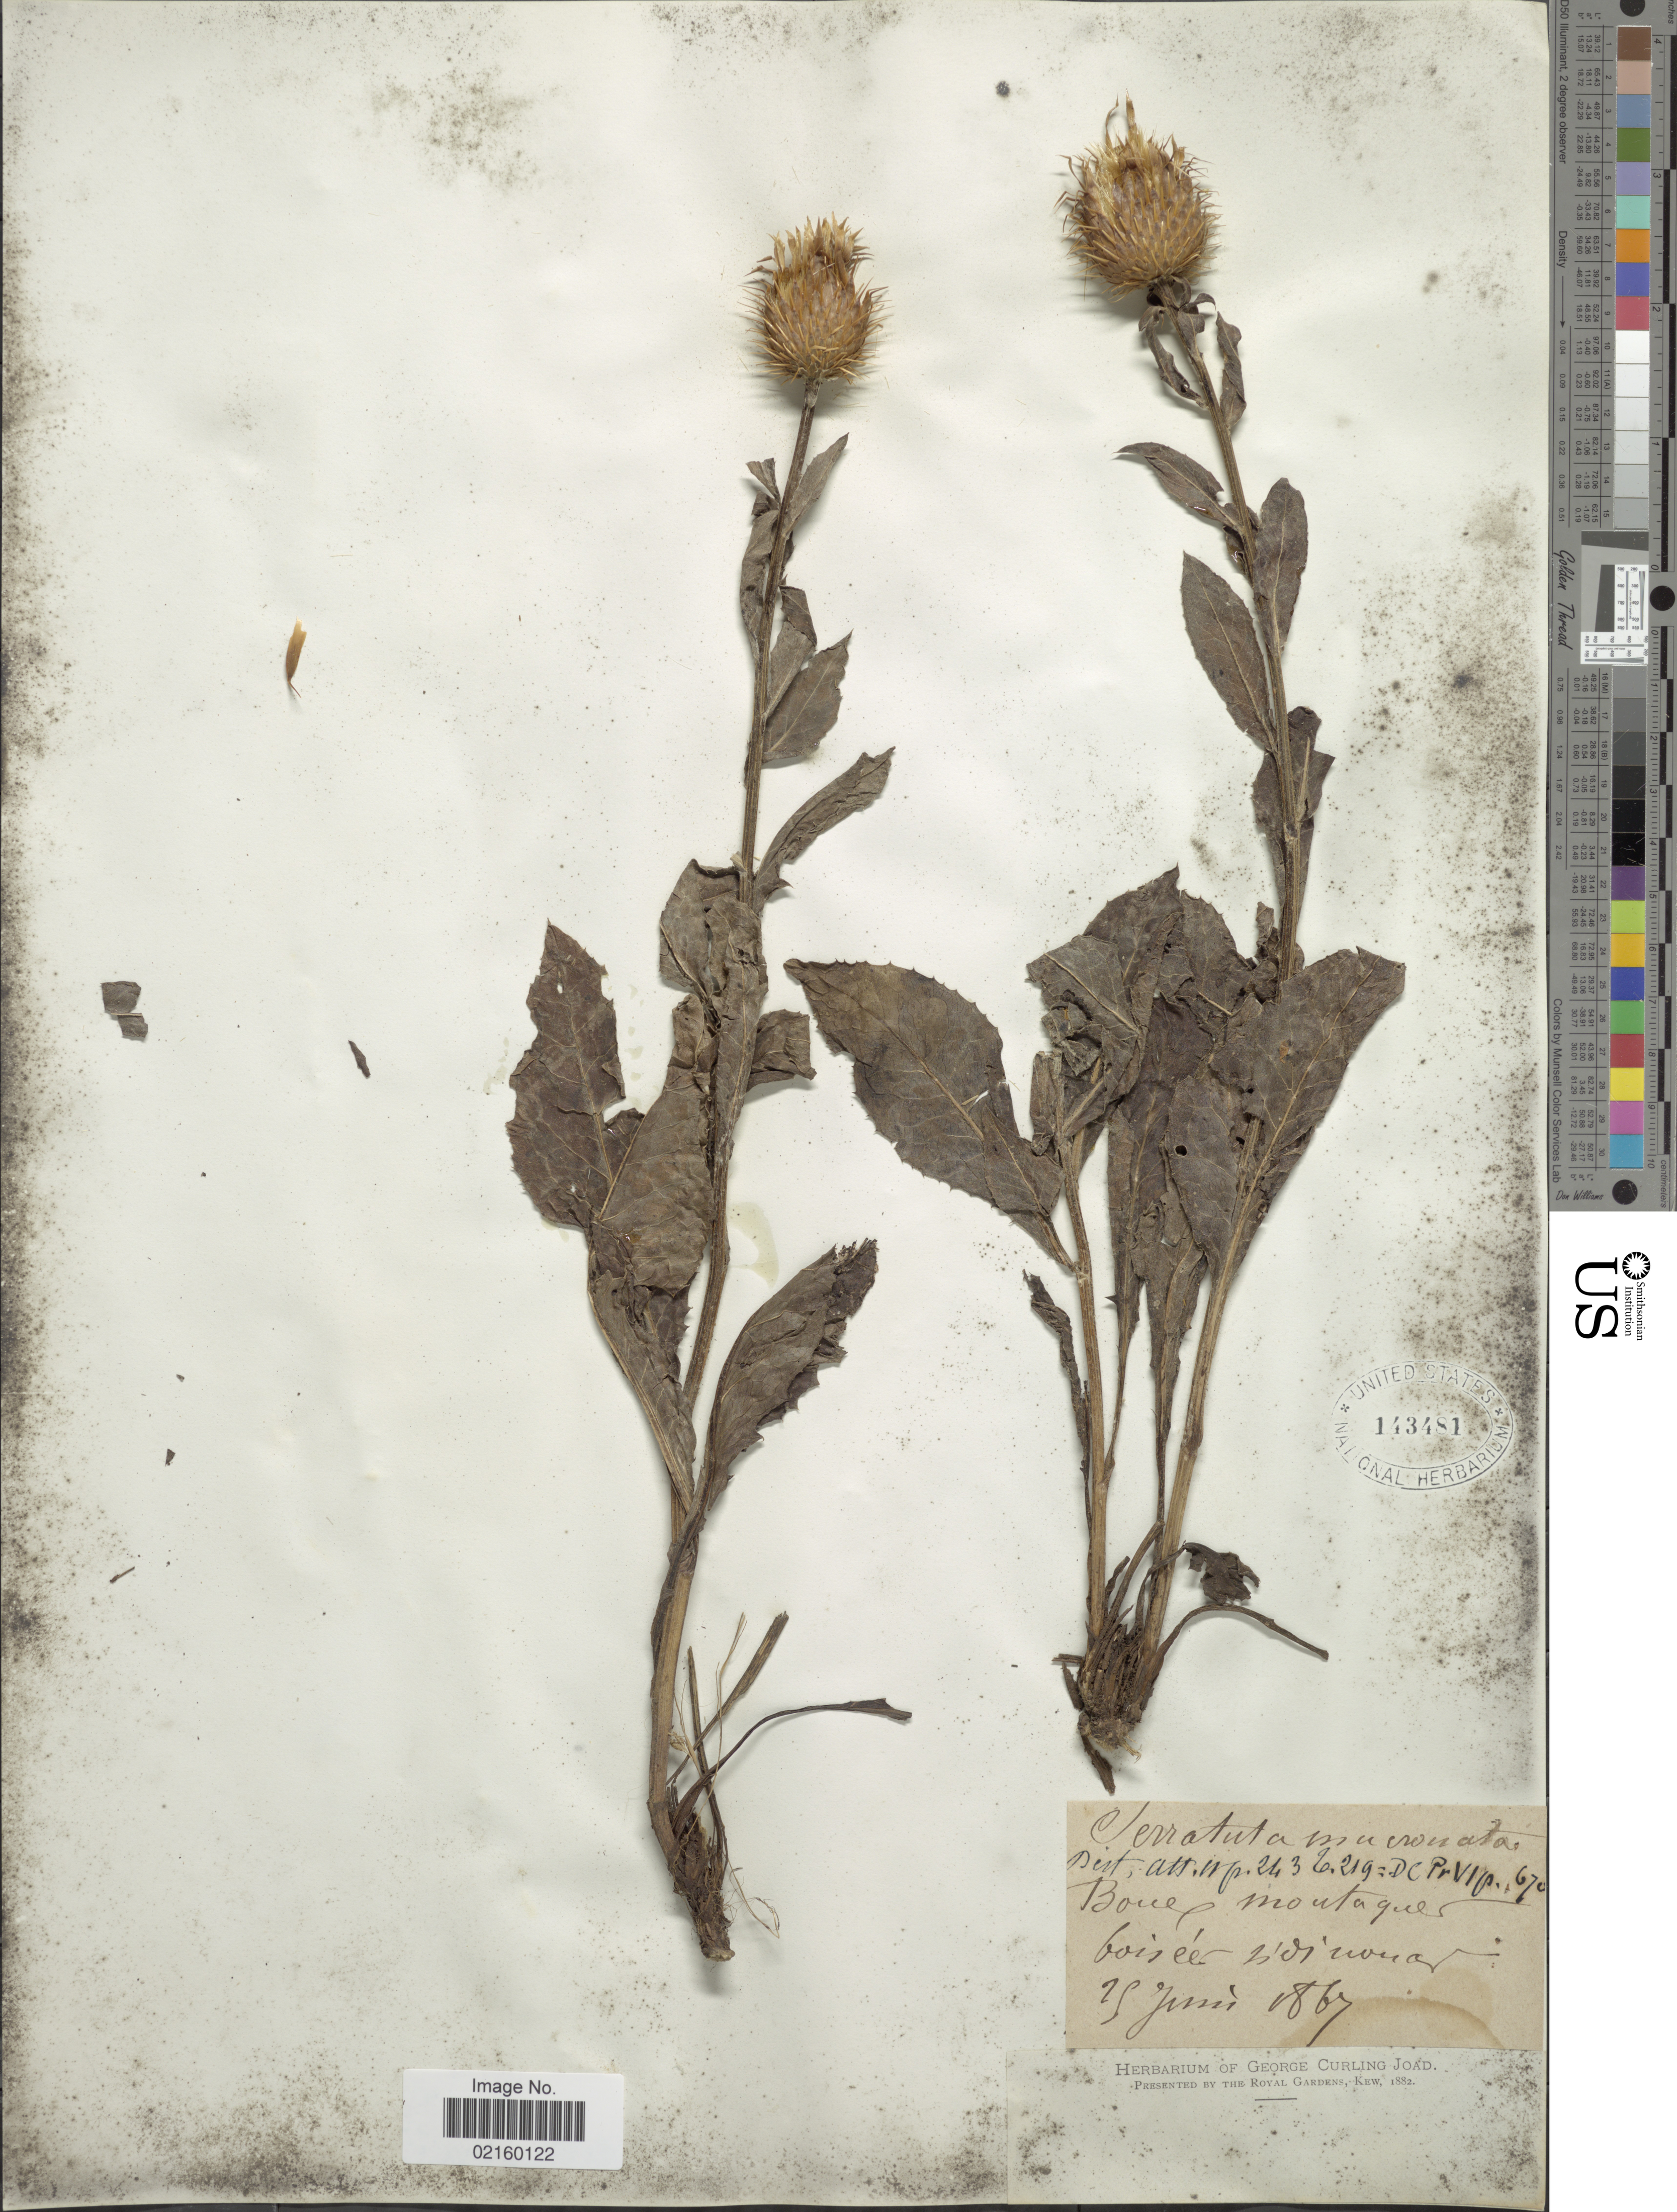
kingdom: Plantae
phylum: Tracheophyta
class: Magnoliopsida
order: Asterales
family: Asteraceae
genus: Klasea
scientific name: Klasea flavescens subsp. mucronata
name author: (Desf.) Cantó & Rivas Mart.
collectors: ex herb. George Curling Joad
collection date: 1867-06-25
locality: Boued Montagnes, boisee noma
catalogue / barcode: US 143481